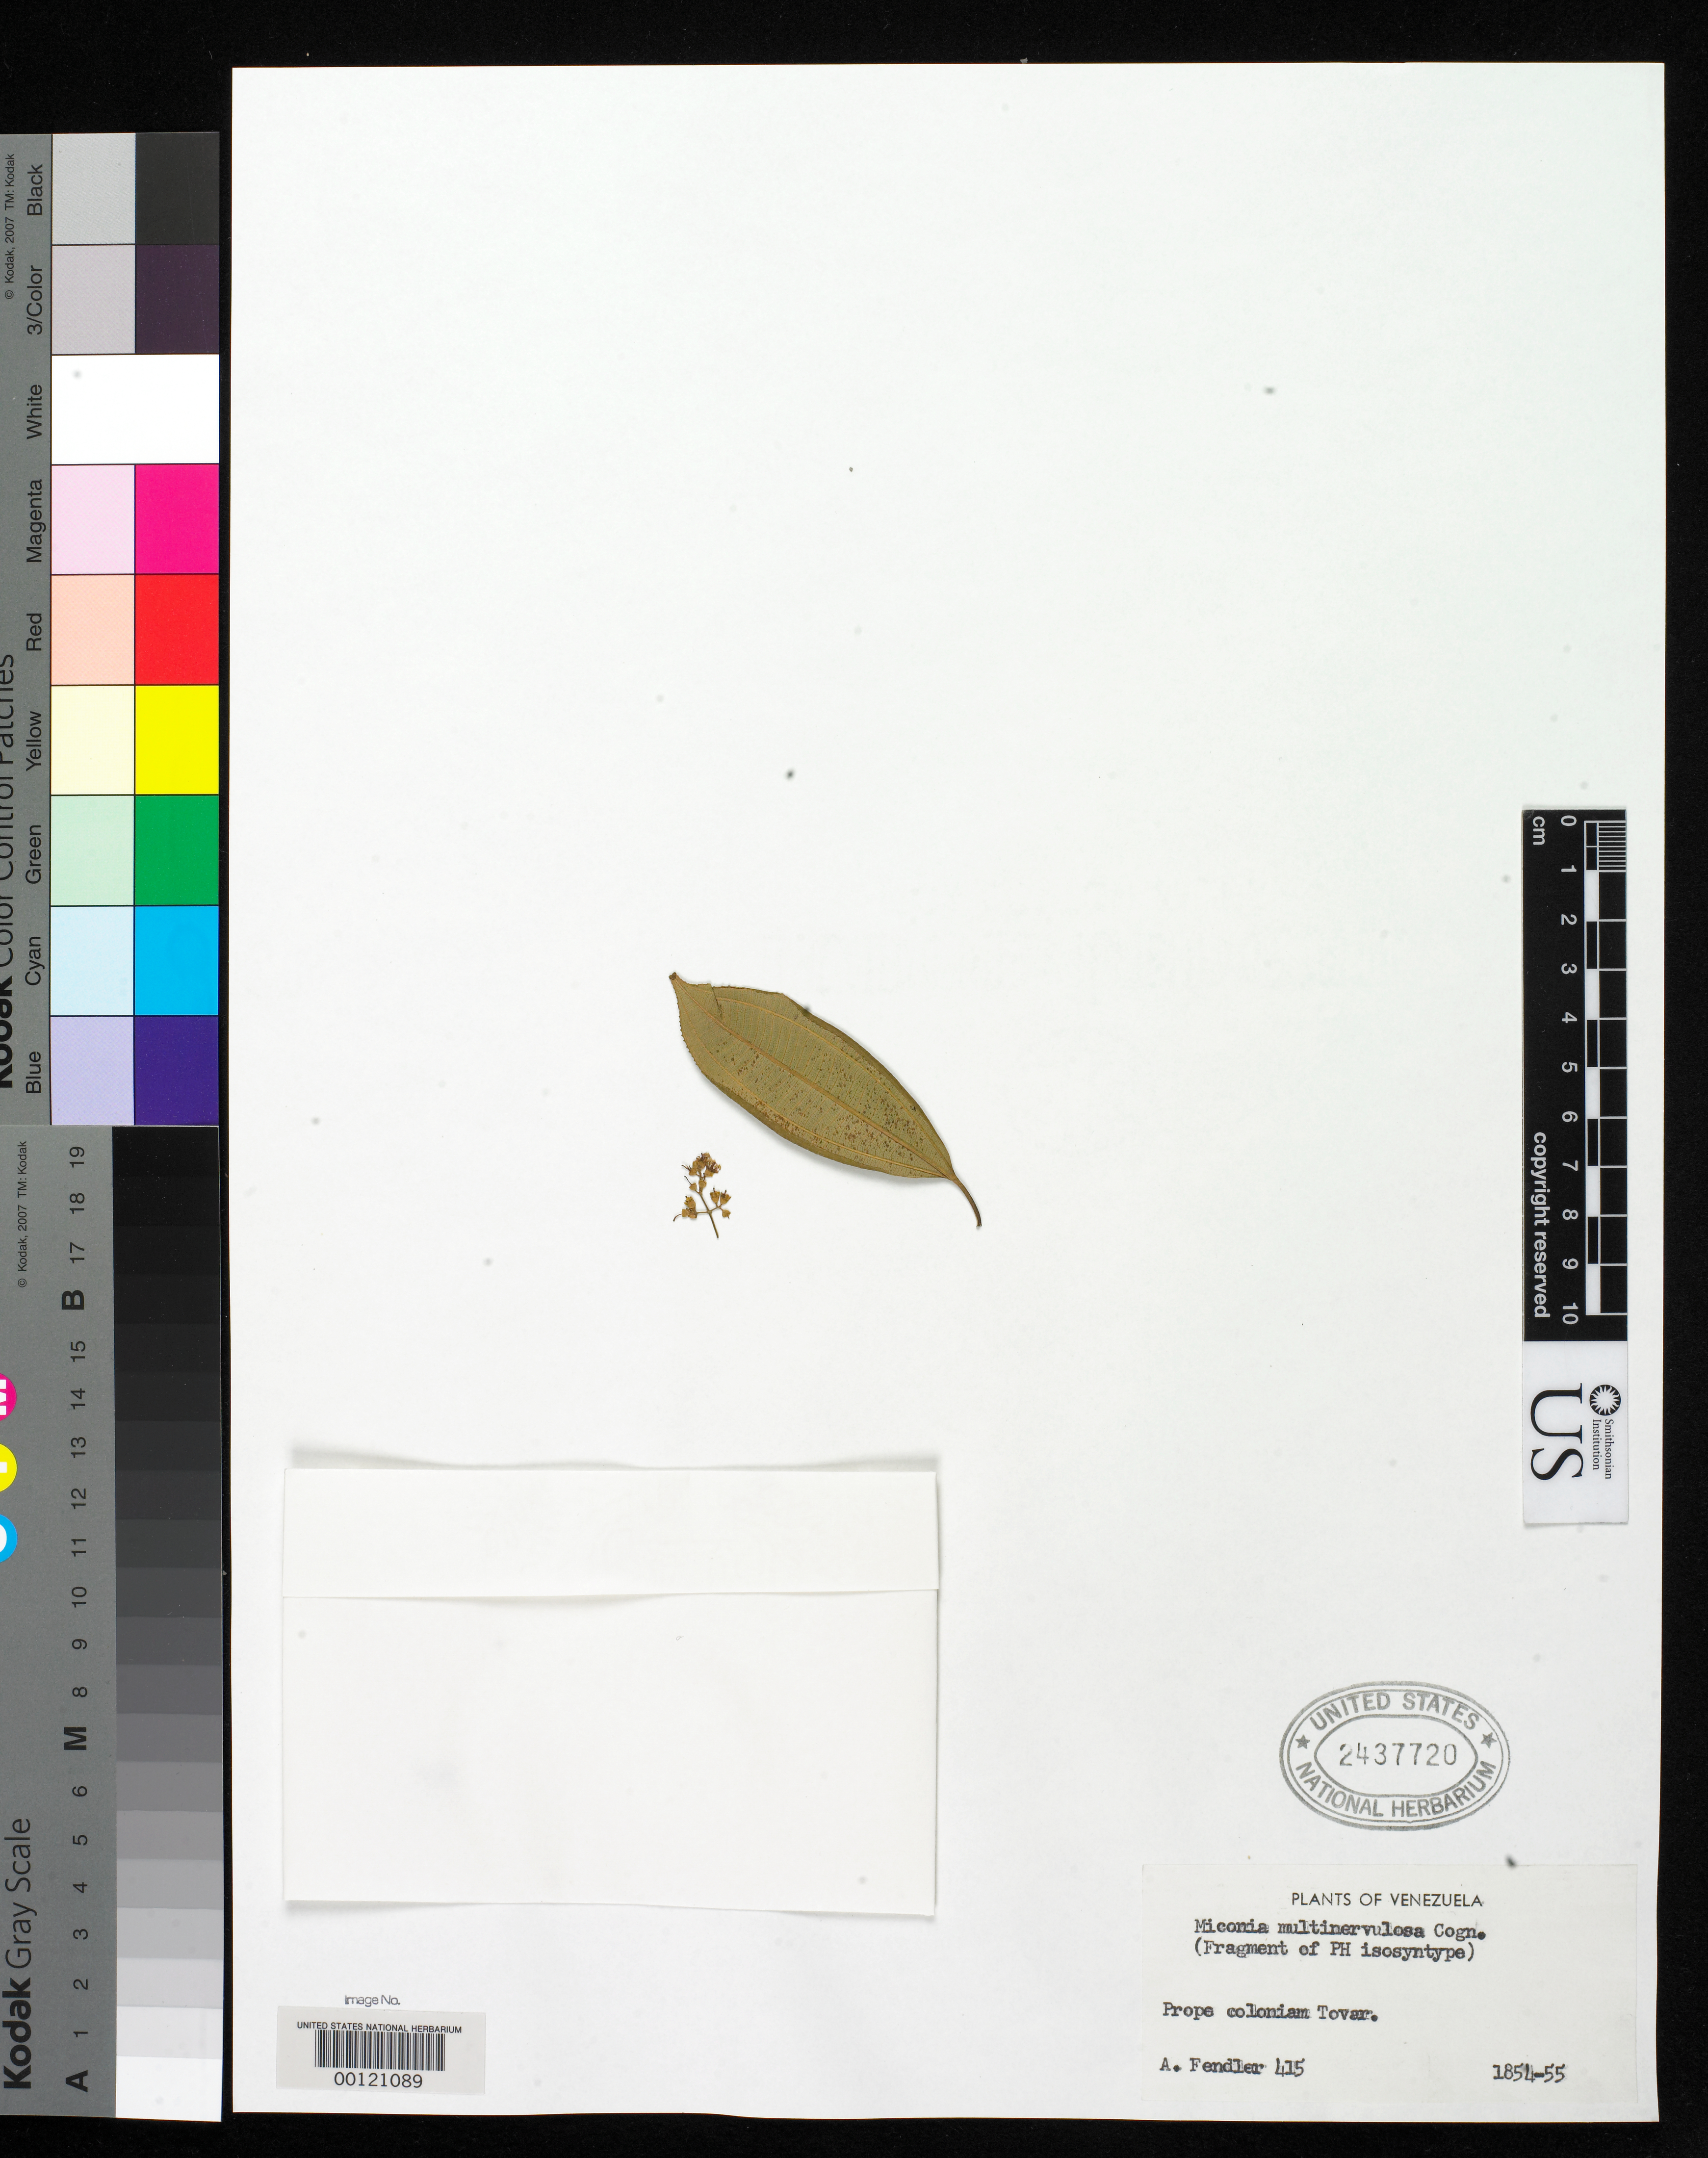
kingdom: Plantae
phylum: Tracheophyta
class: Magnoliopsida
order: Myrtales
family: Melastomataceae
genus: Miconia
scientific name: Miconia multinervulosa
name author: Cogn. in A. DC.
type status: Isosyntype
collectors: A. Fendler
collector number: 415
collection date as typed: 1854 to -- --- 1855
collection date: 1854/1855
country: Venezuela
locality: Colonia Tovar.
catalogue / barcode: US 2437720